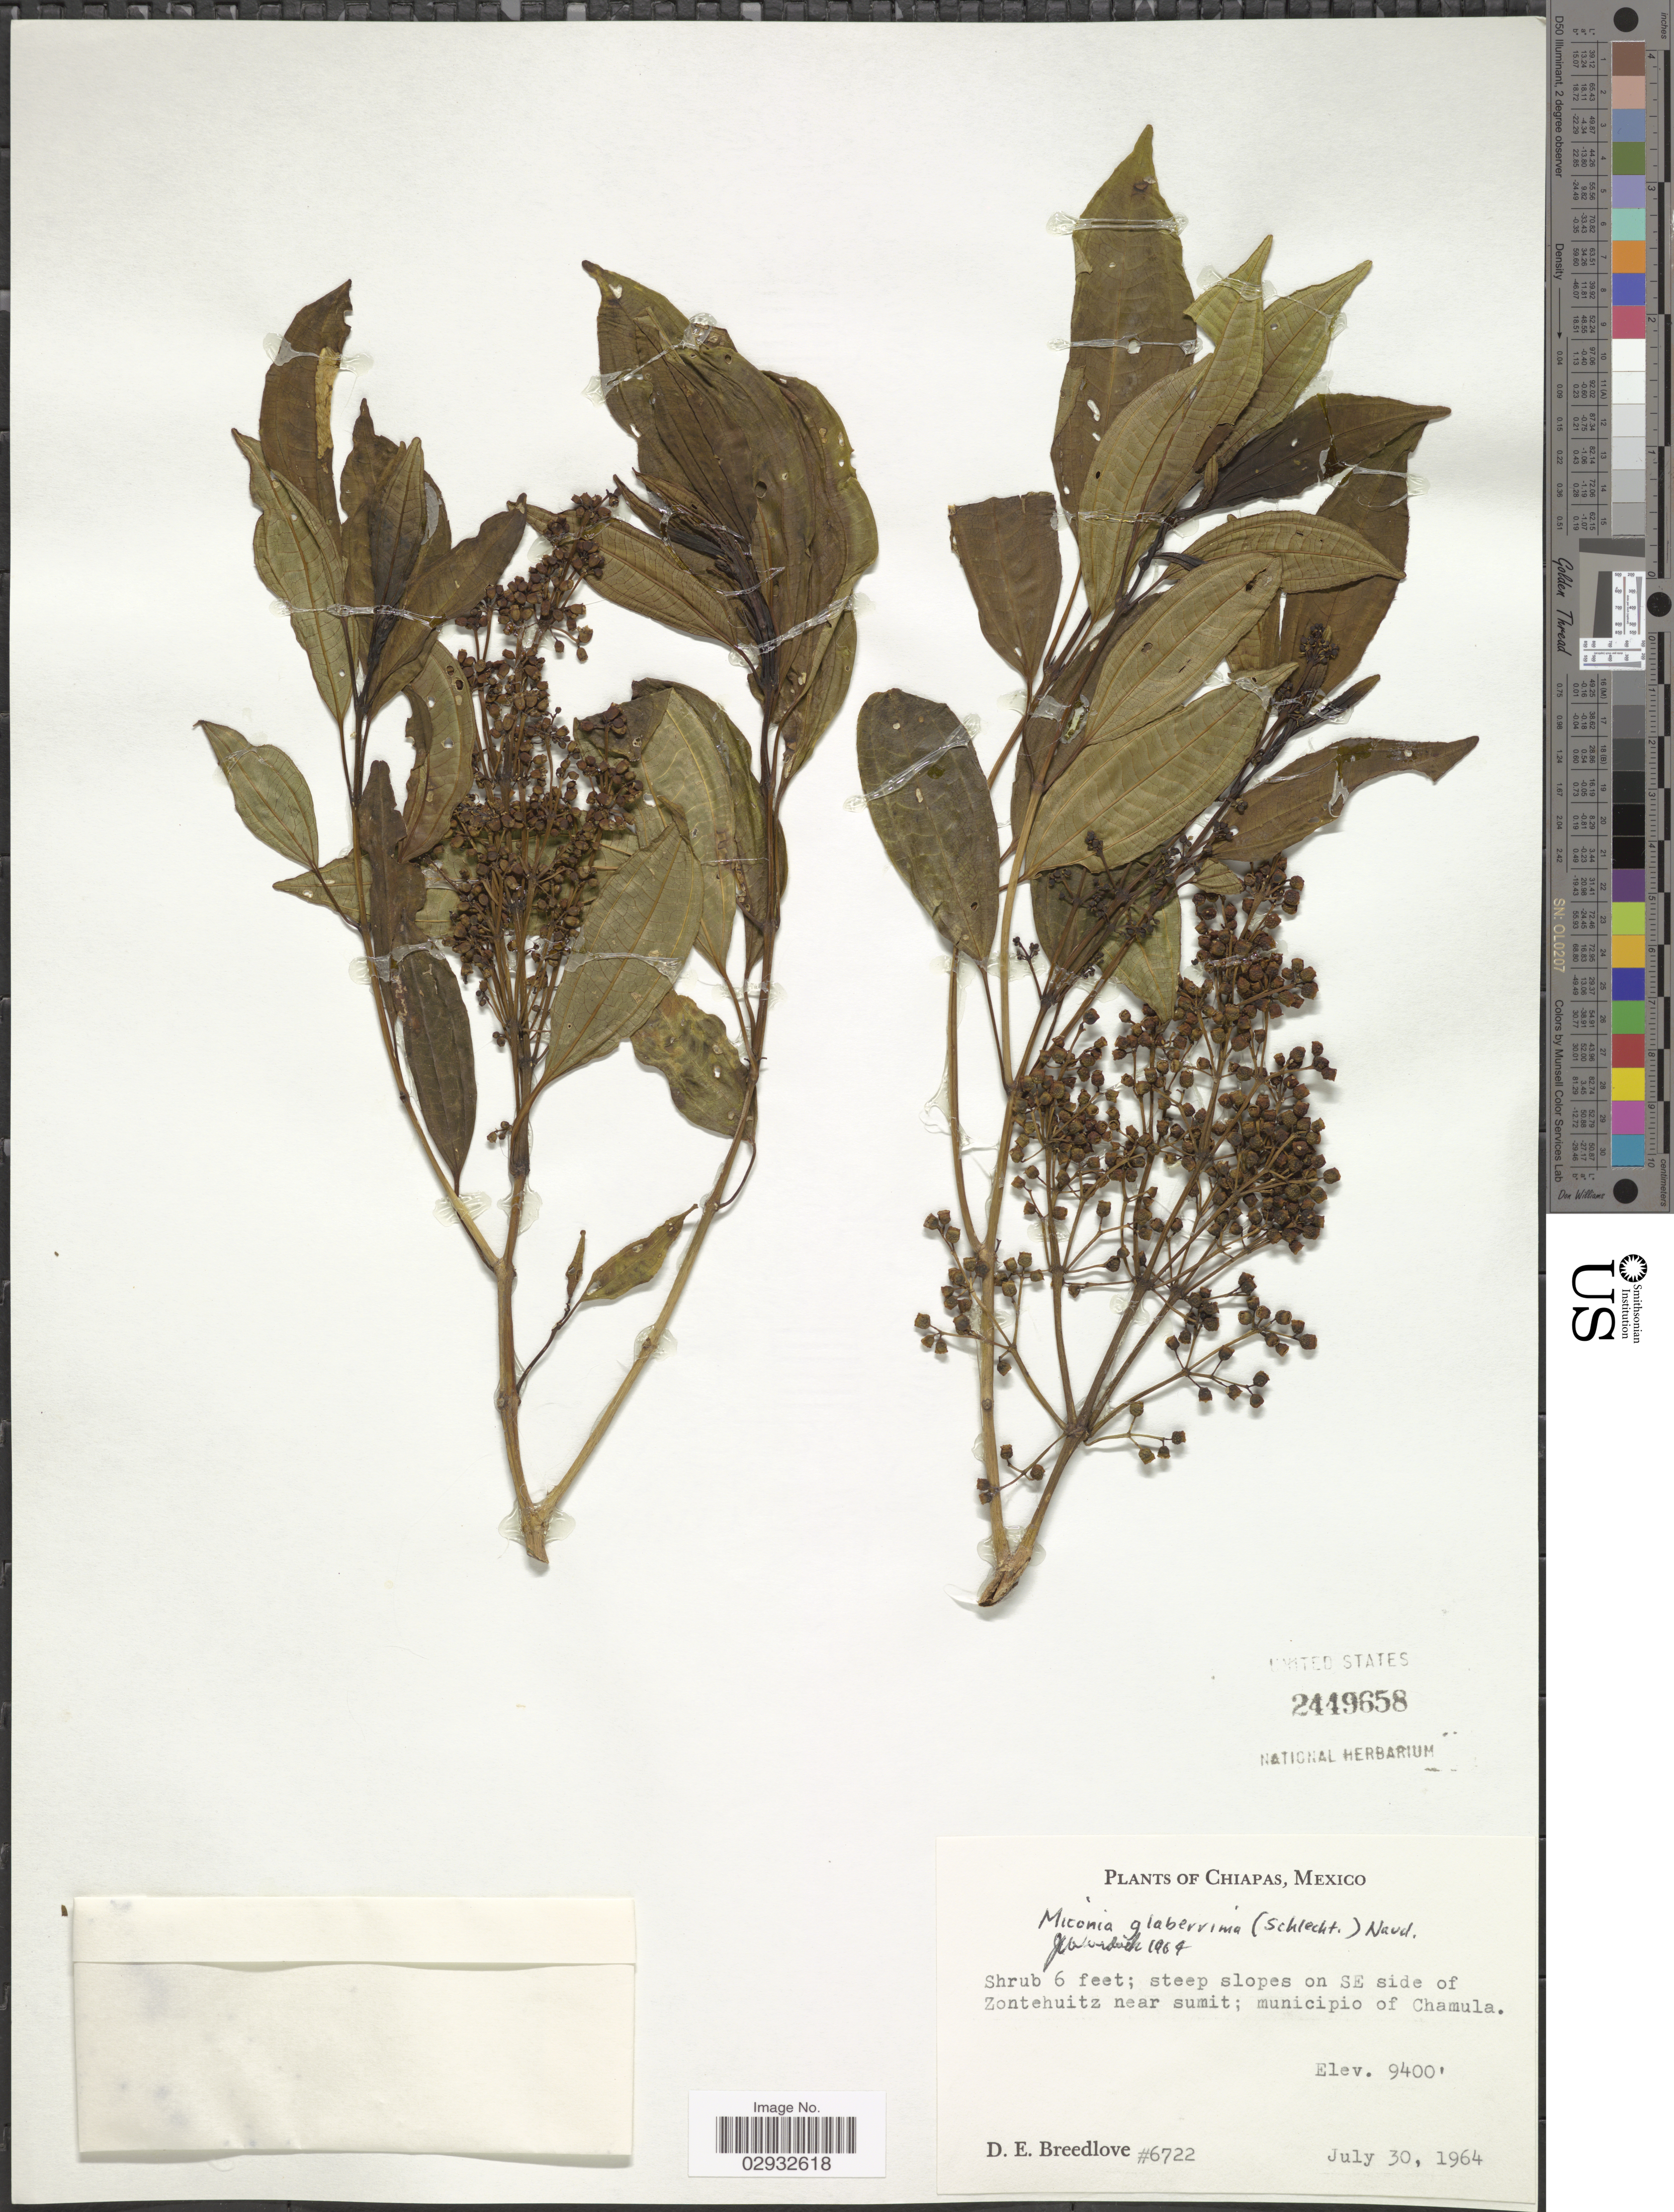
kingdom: Plantae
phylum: Tracheophyta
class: Magnoliopsida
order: Myrtales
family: Melastomataceae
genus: Miconia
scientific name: Miconia glaberrima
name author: (Schltdl.) Naudin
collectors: D. E. Breedlove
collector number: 6722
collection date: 1964-07-30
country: Mexico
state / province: Chiapas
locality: Steep slopes on SE side of Zontehuitz near summit; municipio of Chamula.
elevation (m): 2865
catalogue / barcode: US 2449658